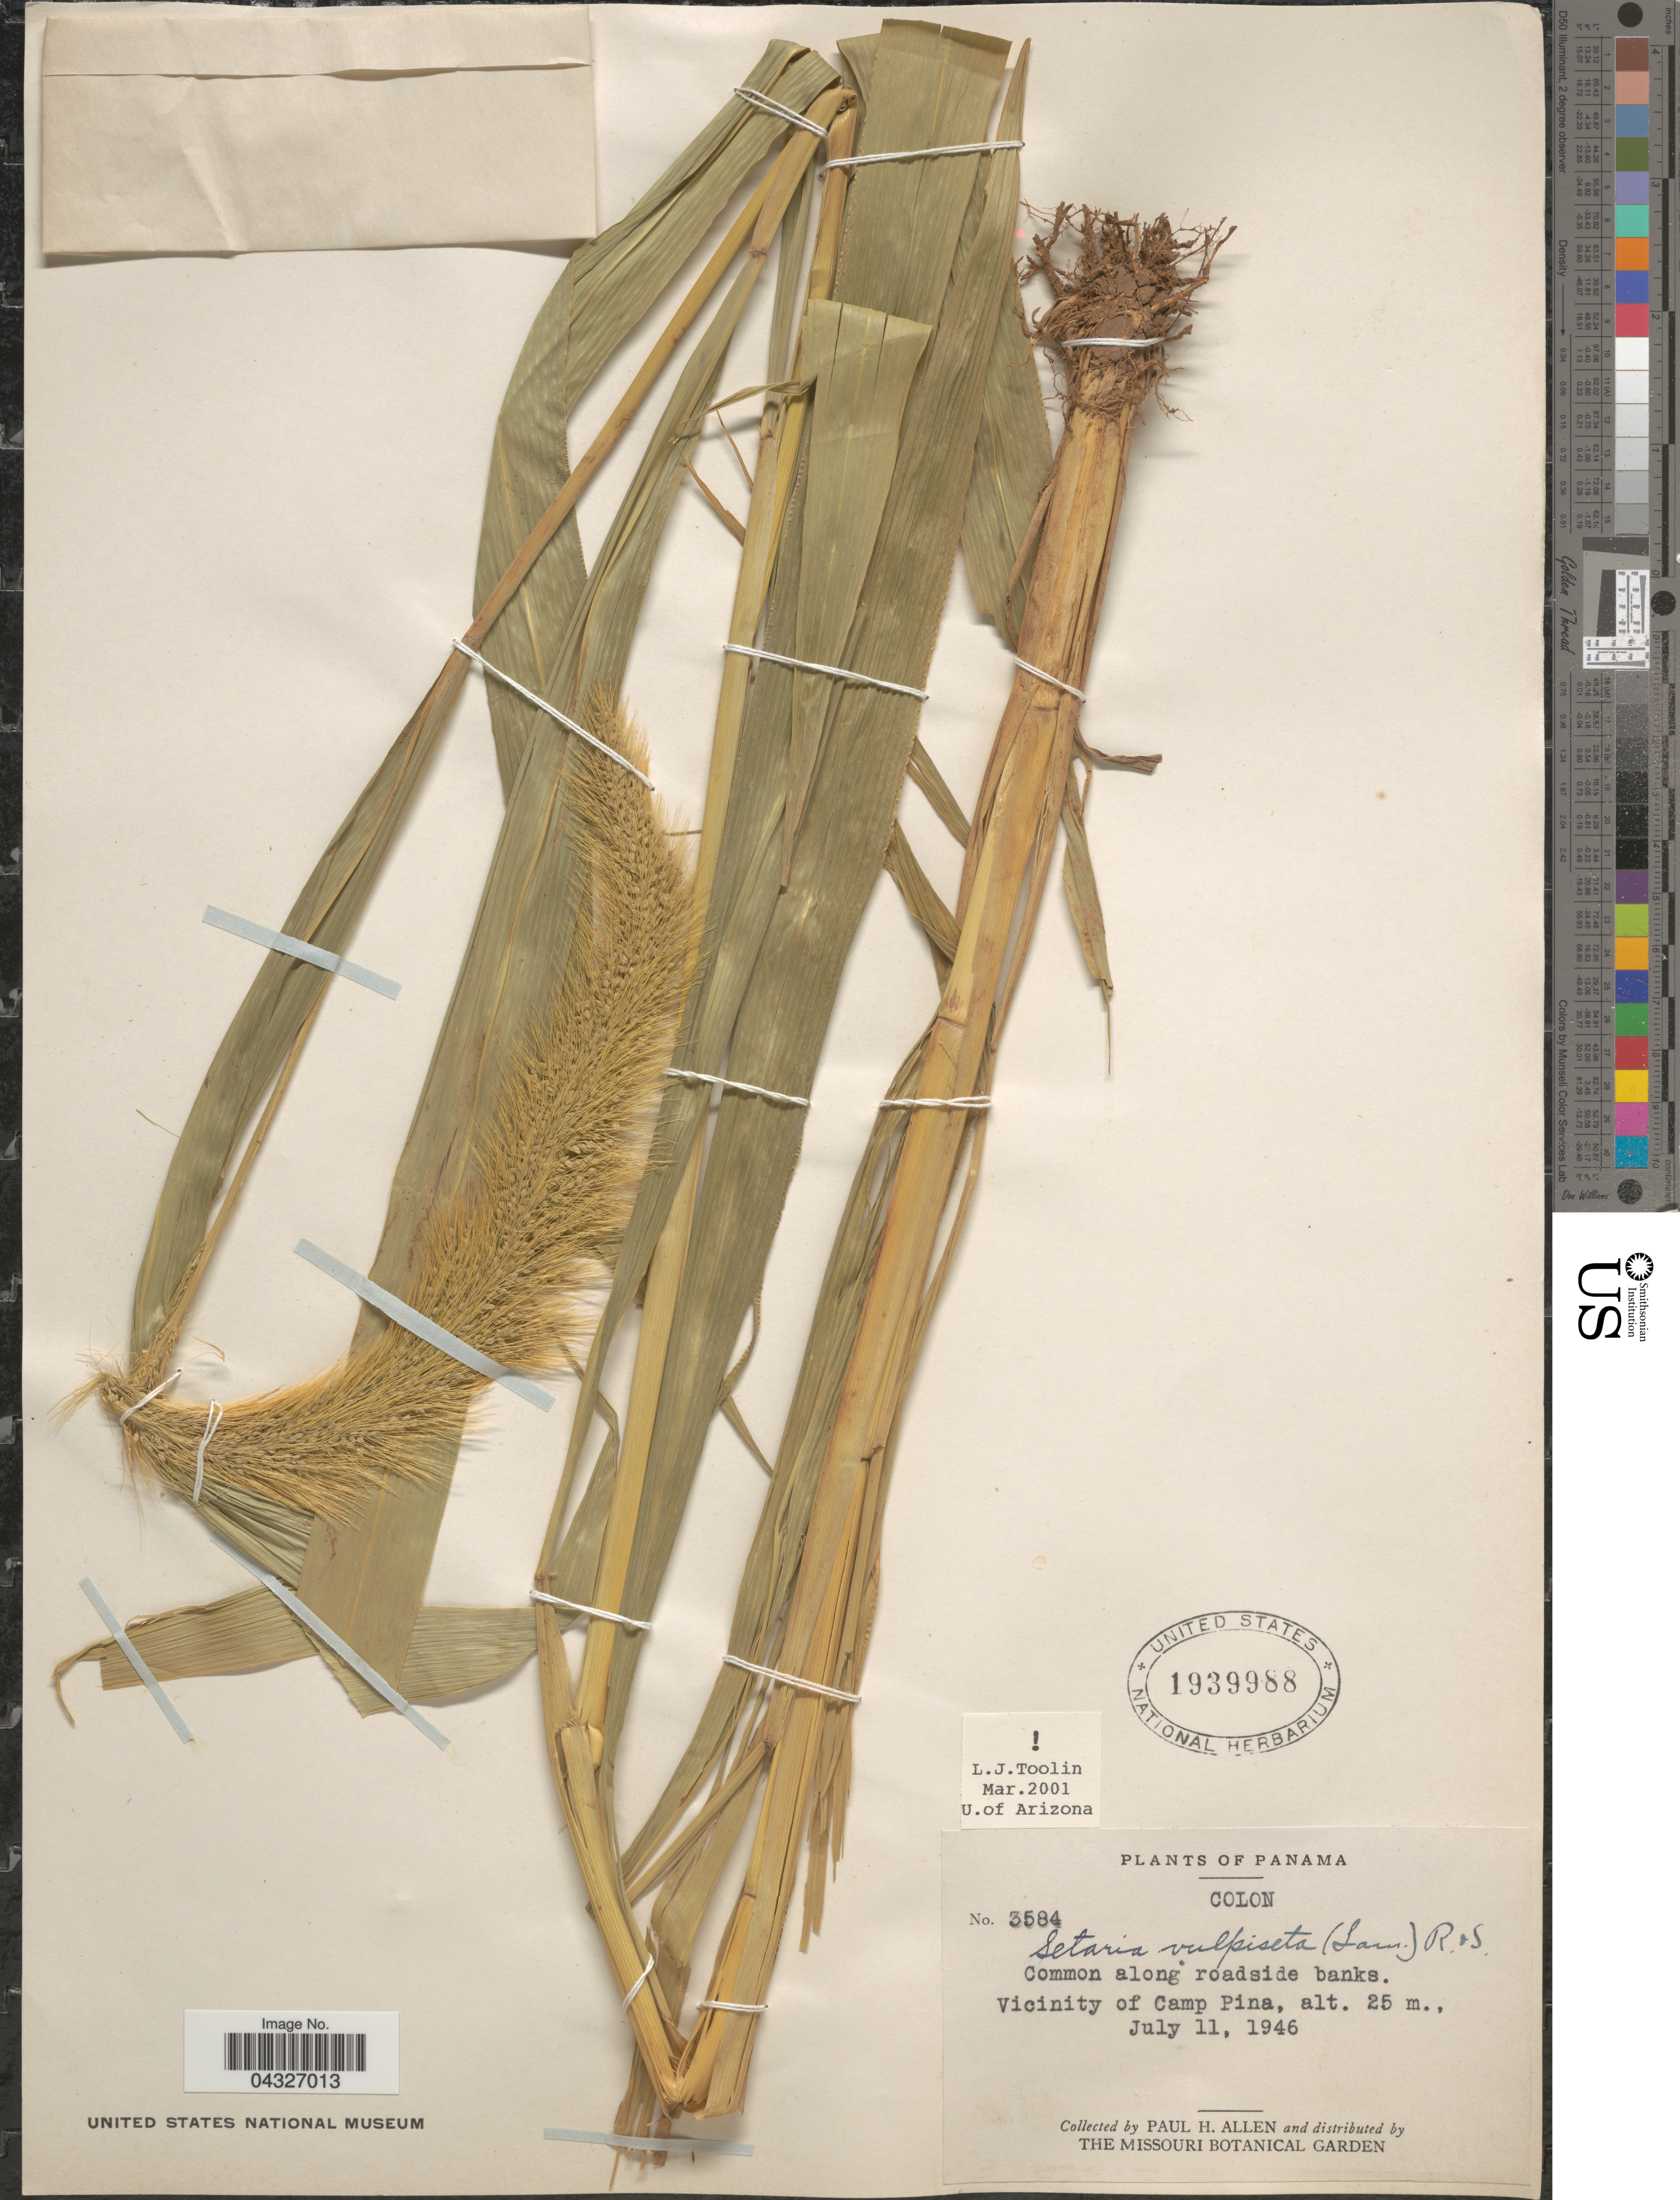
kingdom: Plantae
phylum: Tracheophyta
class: Liliopsida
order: Poales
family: Poaceae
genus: Setaria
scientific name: Setaria vulpiseta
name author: (Lam.) Roem. & Schult.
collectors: P. H. Allen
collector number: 3584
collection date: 1946-07-11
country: Panama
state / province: Colón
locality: Vicinity of Camp Pina.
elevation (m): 25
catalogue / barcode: US 1939988